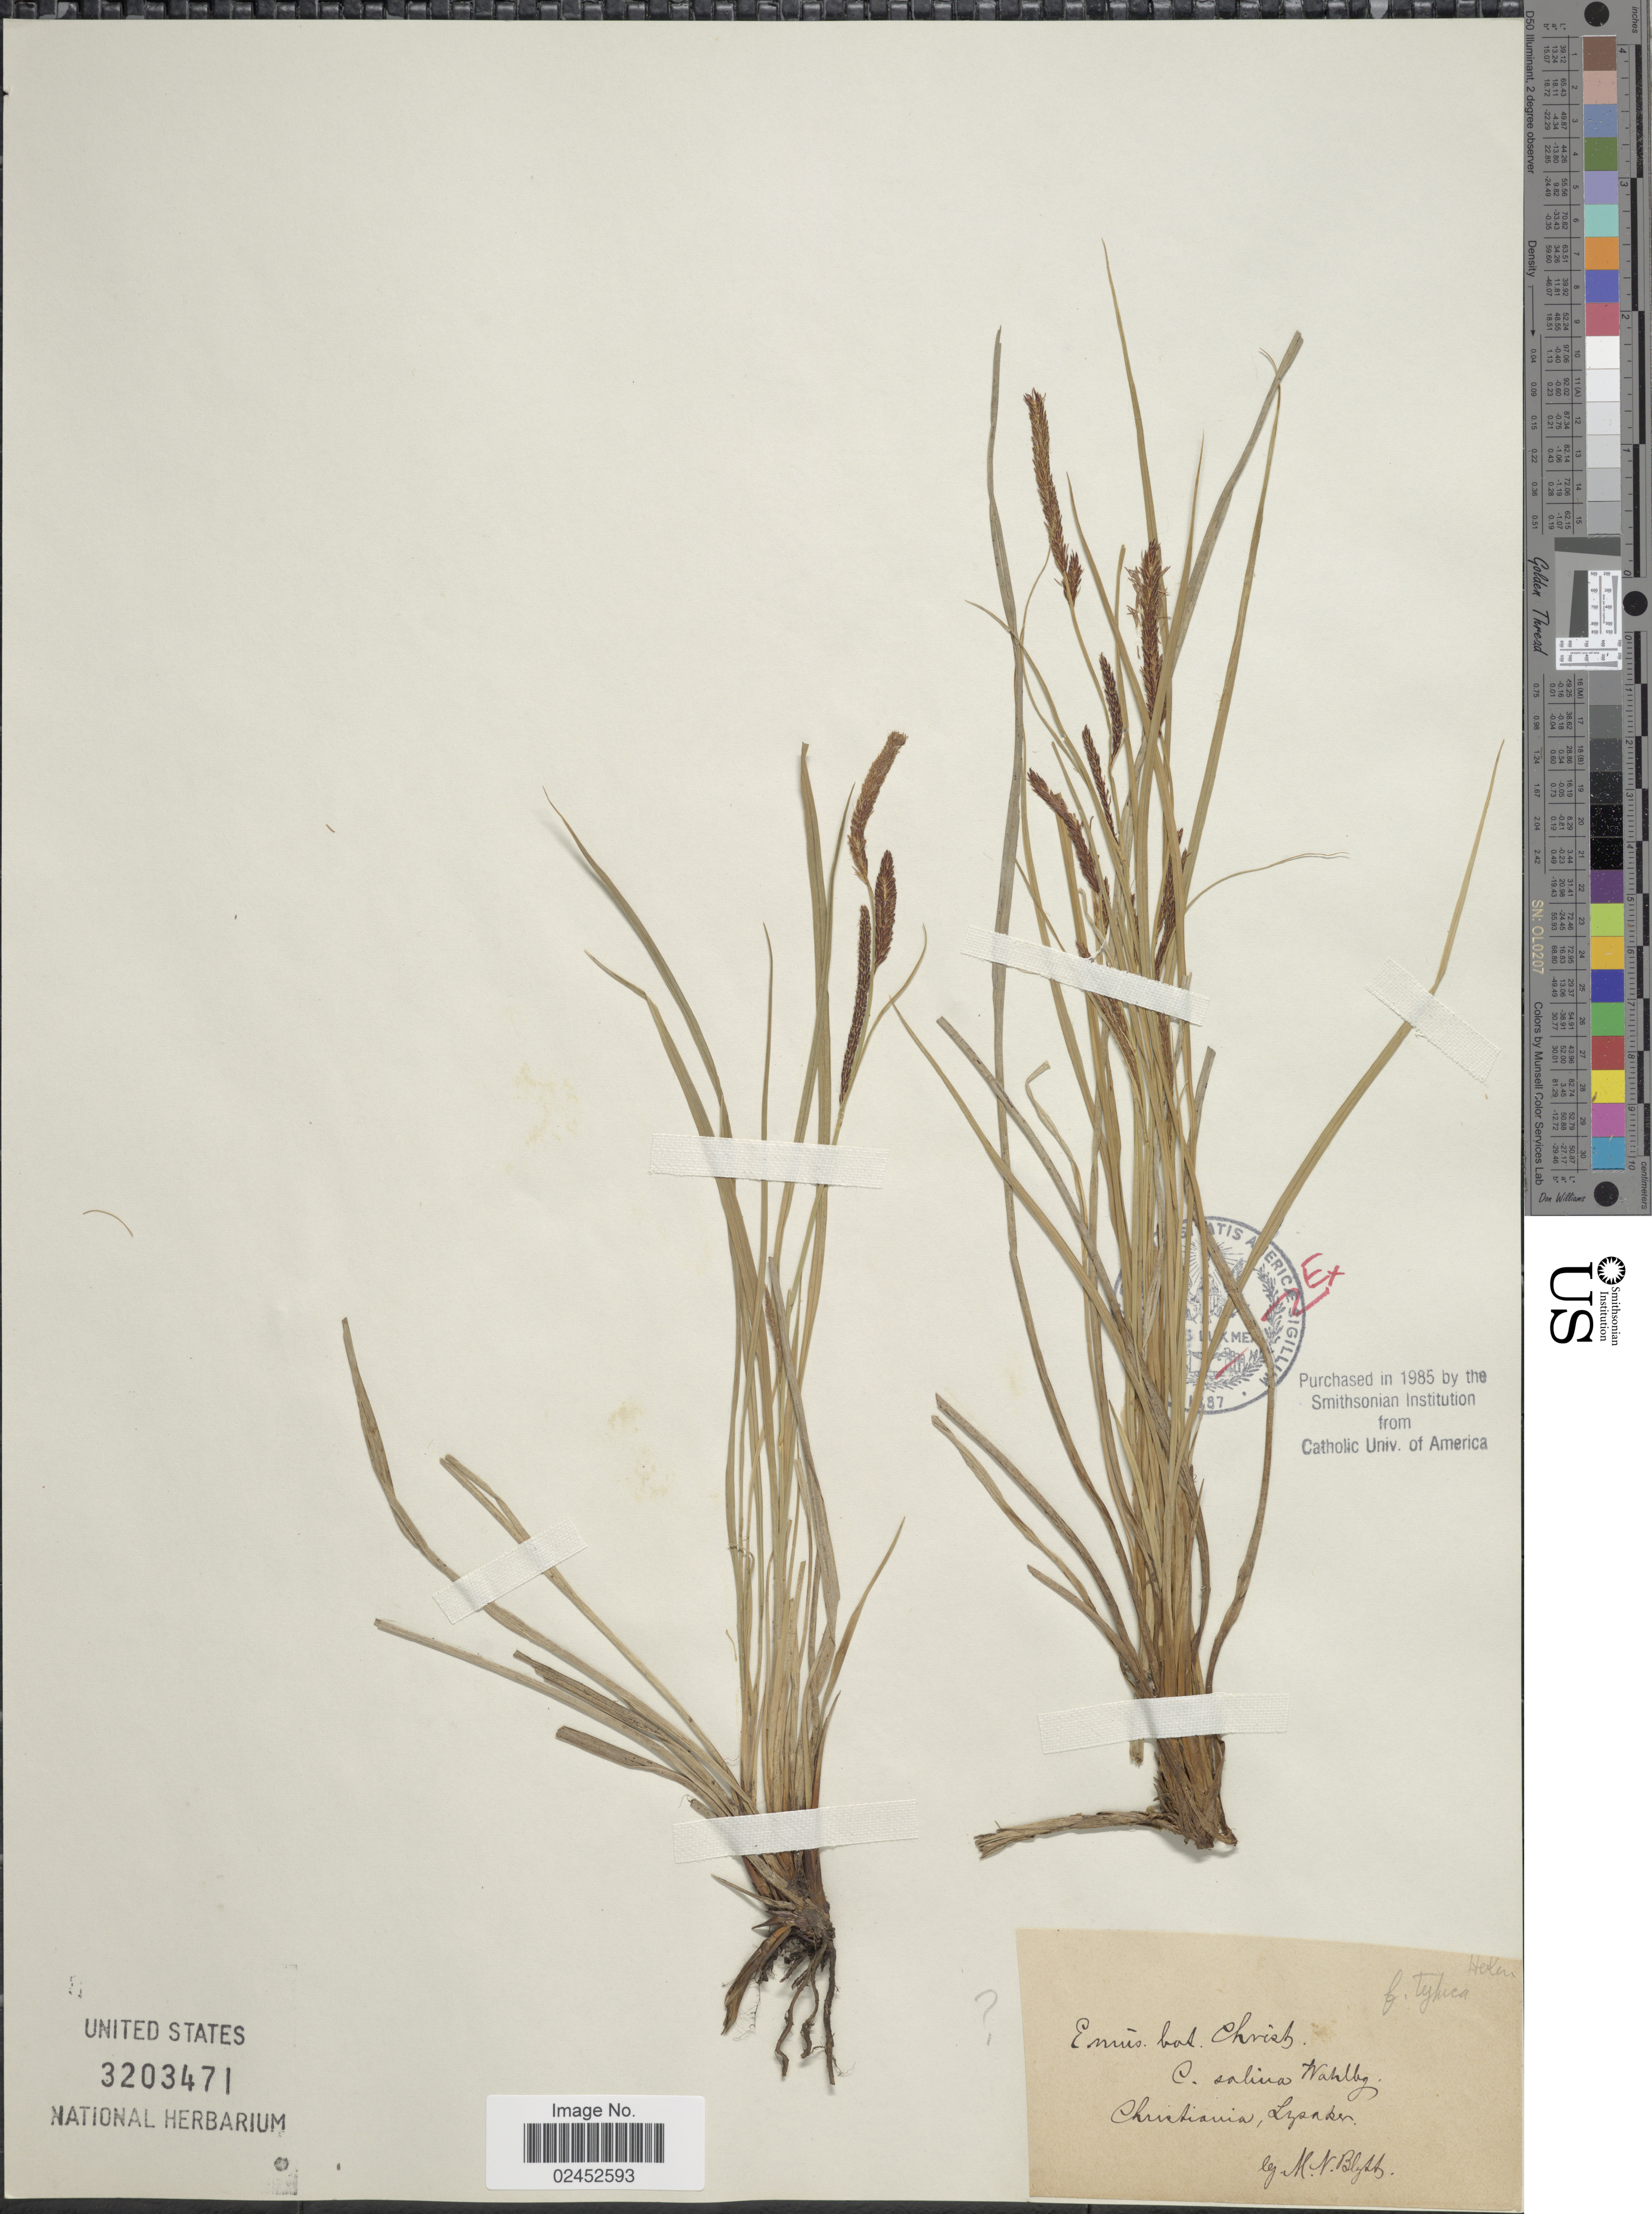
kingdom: Plantae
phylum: Tracheophyta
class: Liliopsida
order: Poales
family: Cyperaceae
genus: Carex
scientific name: Carex salina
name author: Wahlenb.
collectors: M. N. Blytt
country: Norway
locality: Christiania, Lysaker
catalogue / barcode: US 3203471